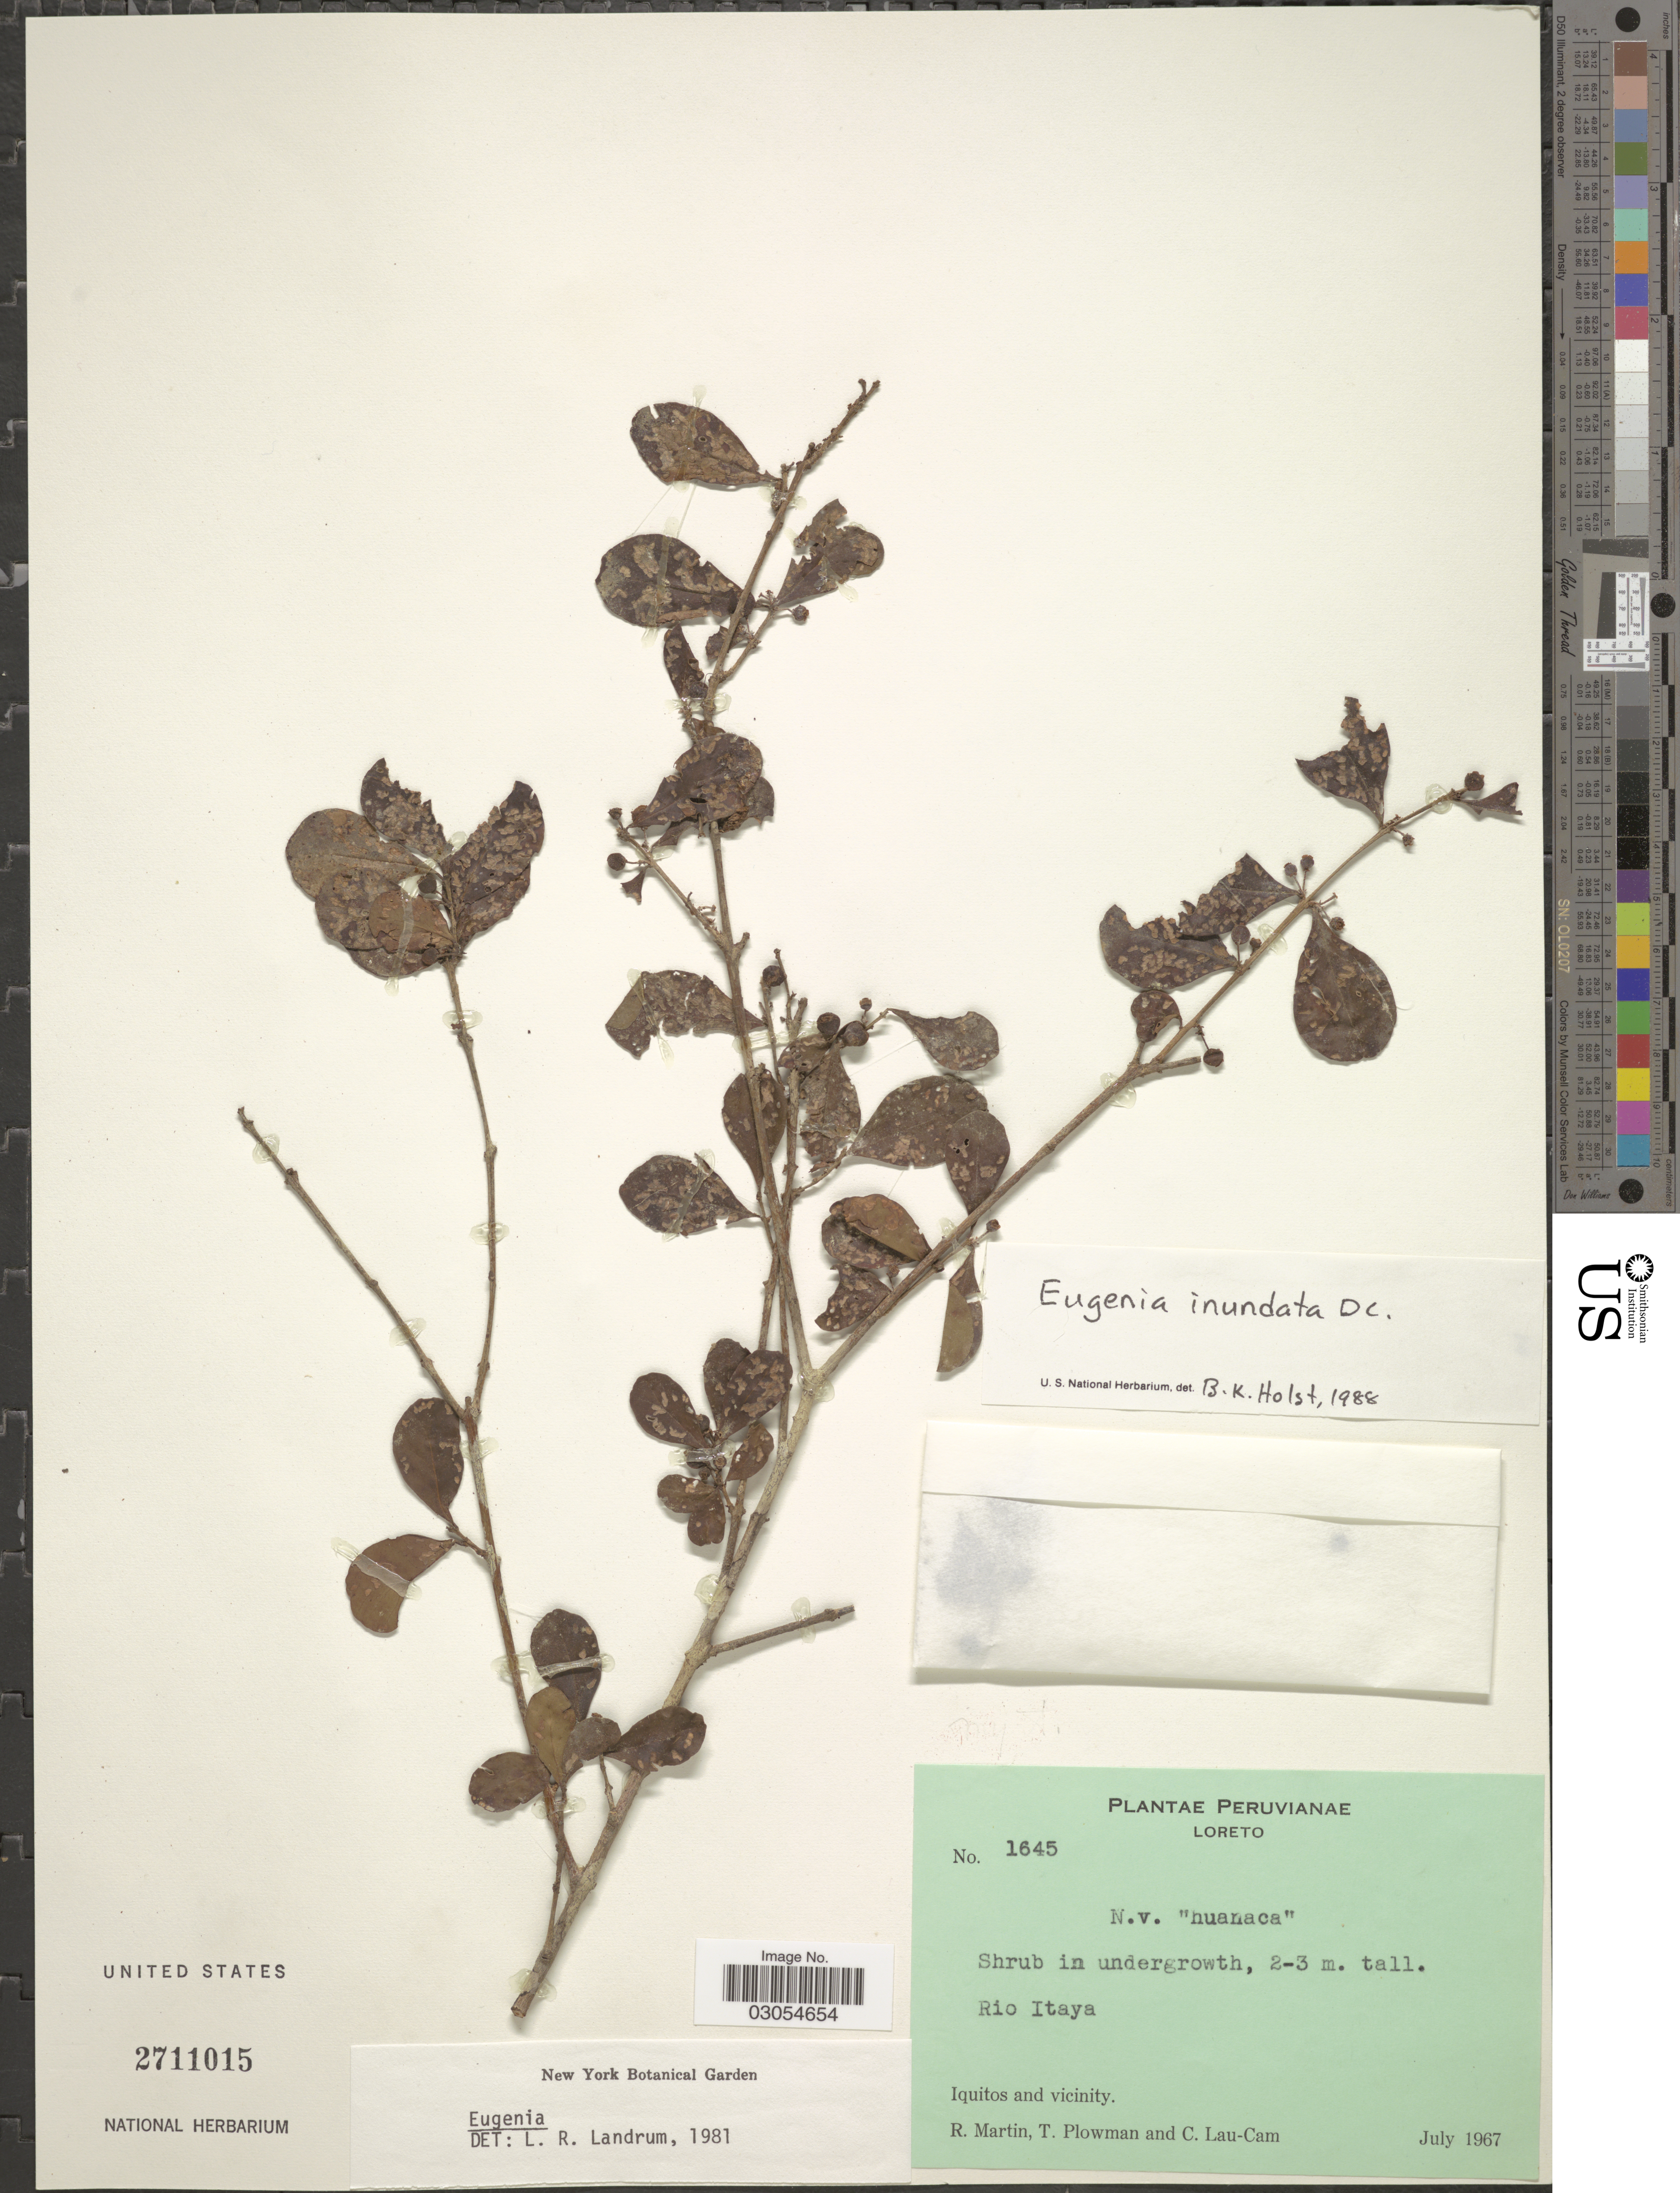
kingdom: Plantae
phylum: Tracheophyta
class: Magnoliopsida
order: Myrtales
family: Myrtaceae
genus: Eugenia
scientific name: Eugenia inundata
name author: DC.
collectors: R. Martin, T. Plowman & C. Lau-Cam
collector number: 1645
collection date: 1967-07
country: Peru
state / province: Loreto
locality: Rio Itaya. Iquitos and vicinity.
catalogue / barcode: US 2711015